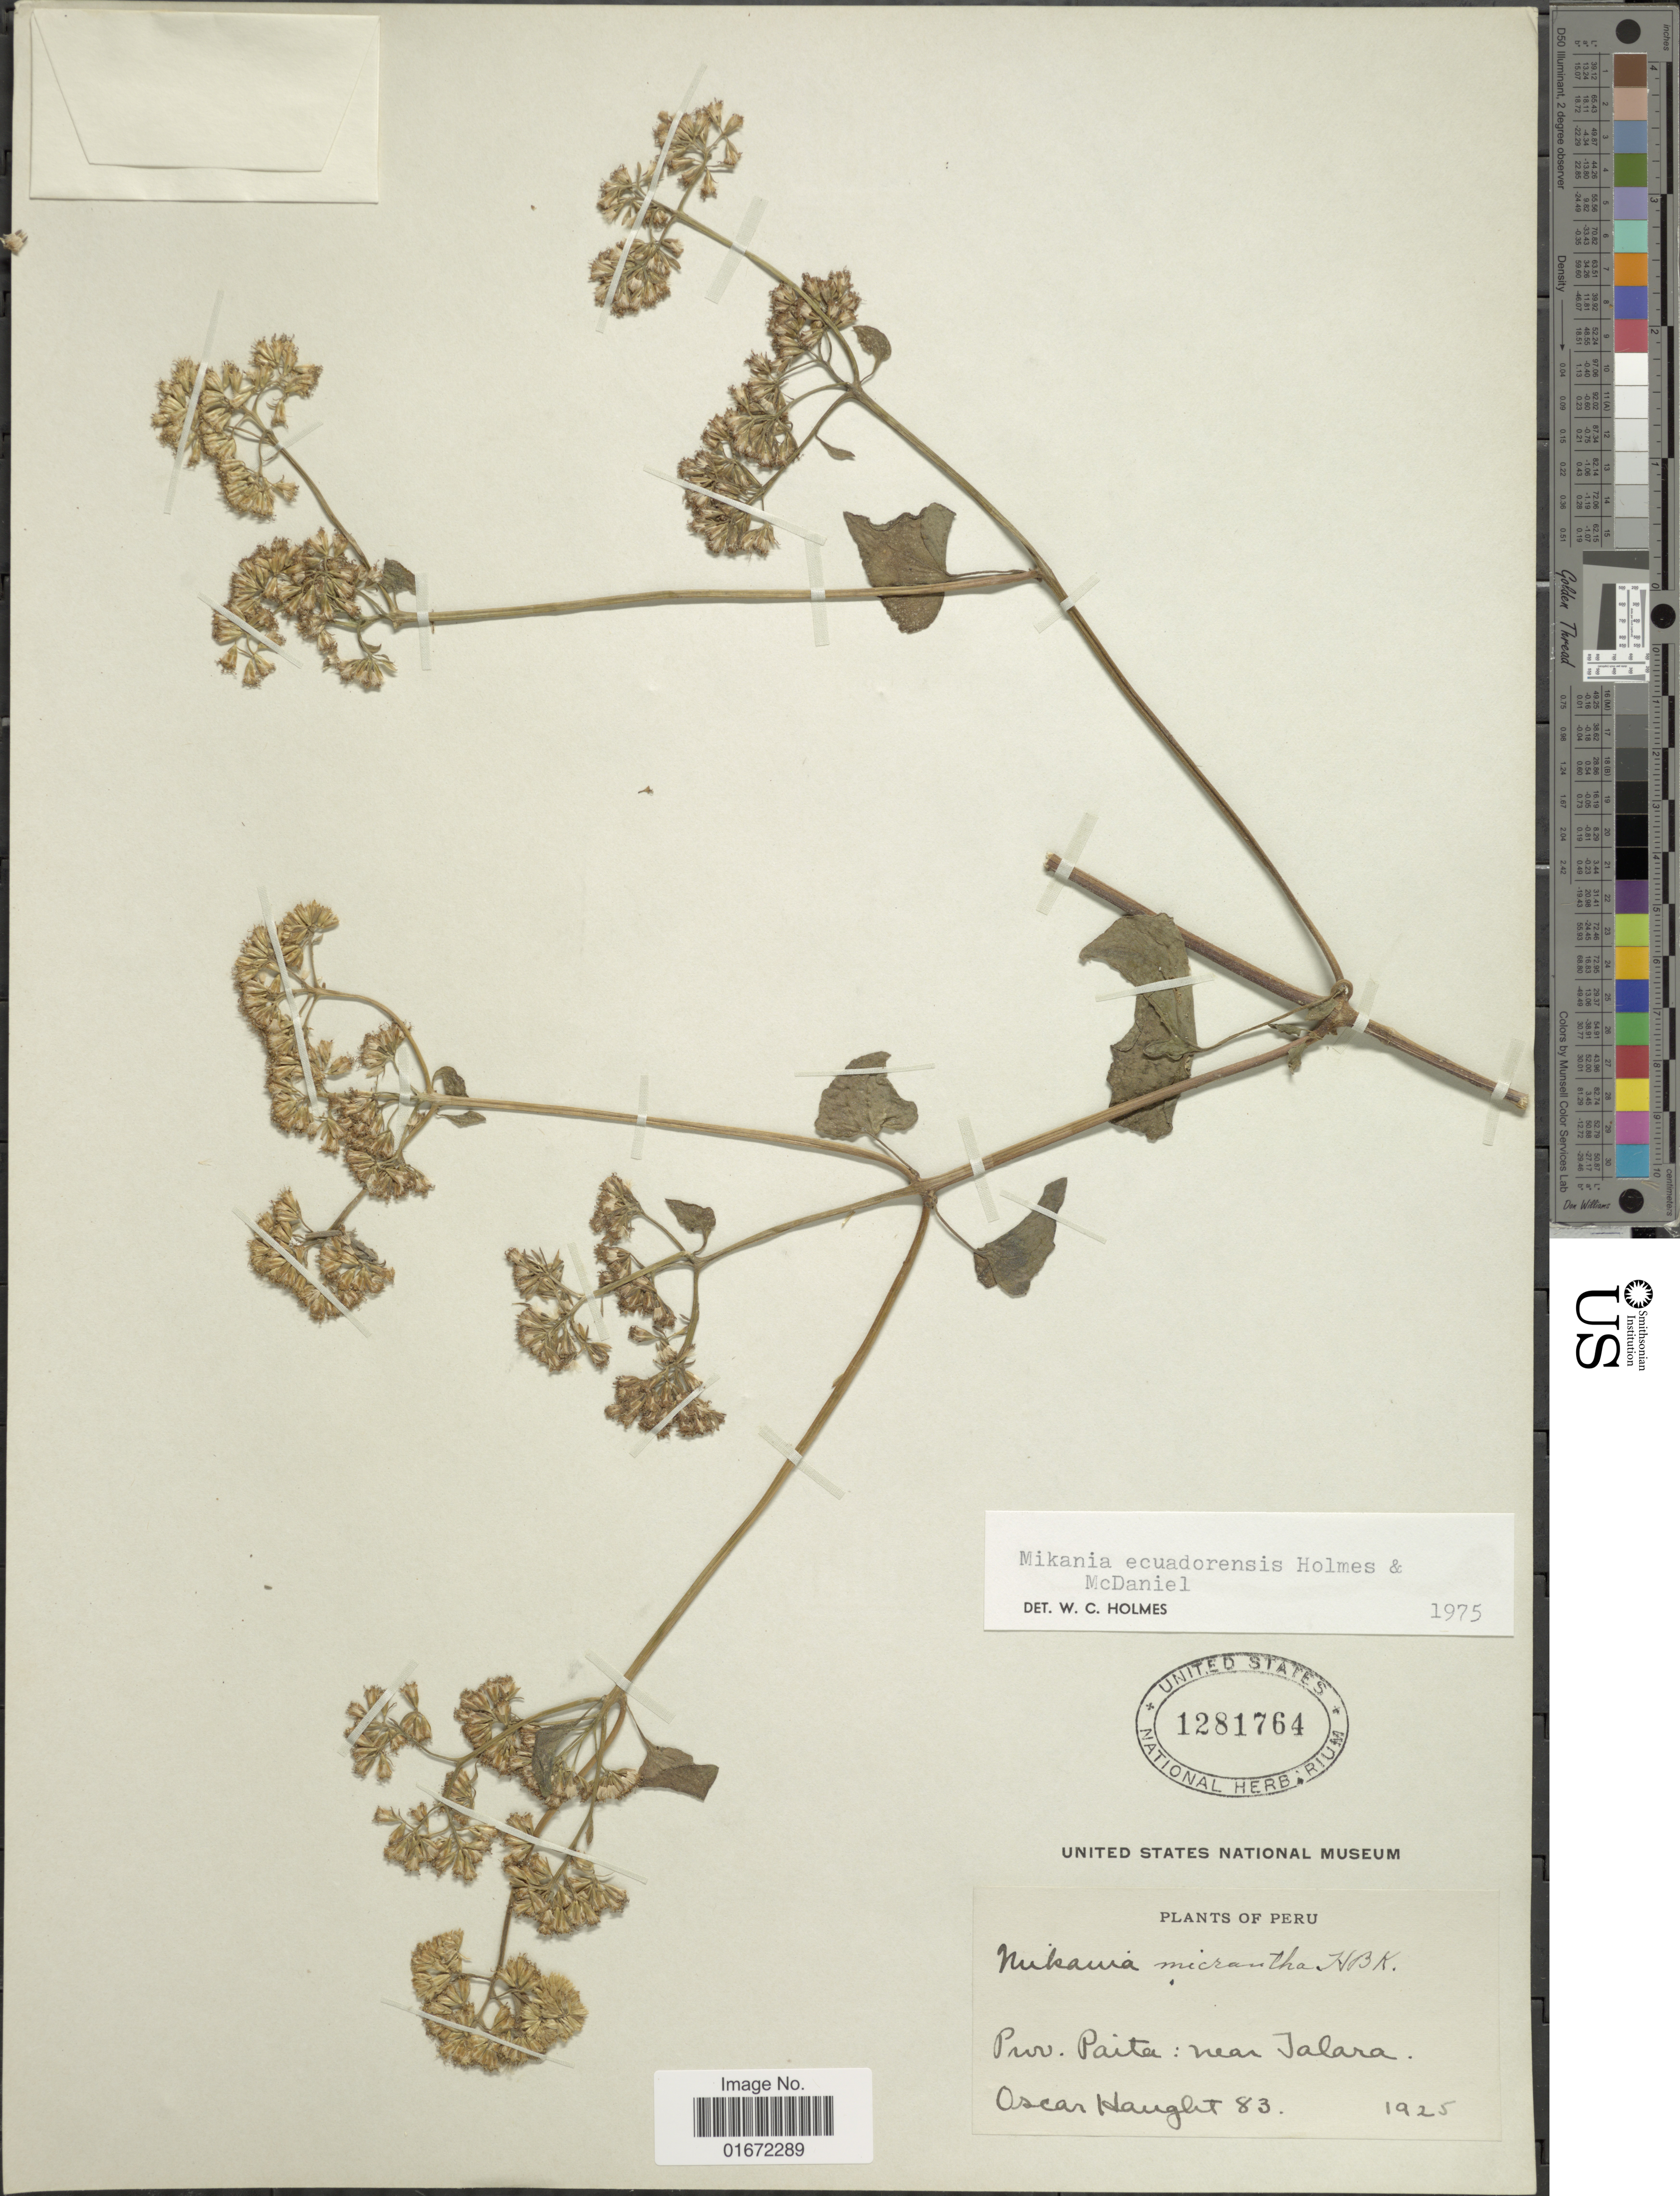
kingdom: Plantae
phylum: Tracheophyta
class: Magnoliopsida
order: Asterales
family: Asteraceae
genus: Mikania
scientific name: Mikania ecuadorensis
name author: W.C. Holmes & McDaniel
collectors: O. L. Haught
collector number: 83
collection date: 1925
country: Peru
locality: Prov. Paita: near Jalara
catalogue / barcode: US 1281764